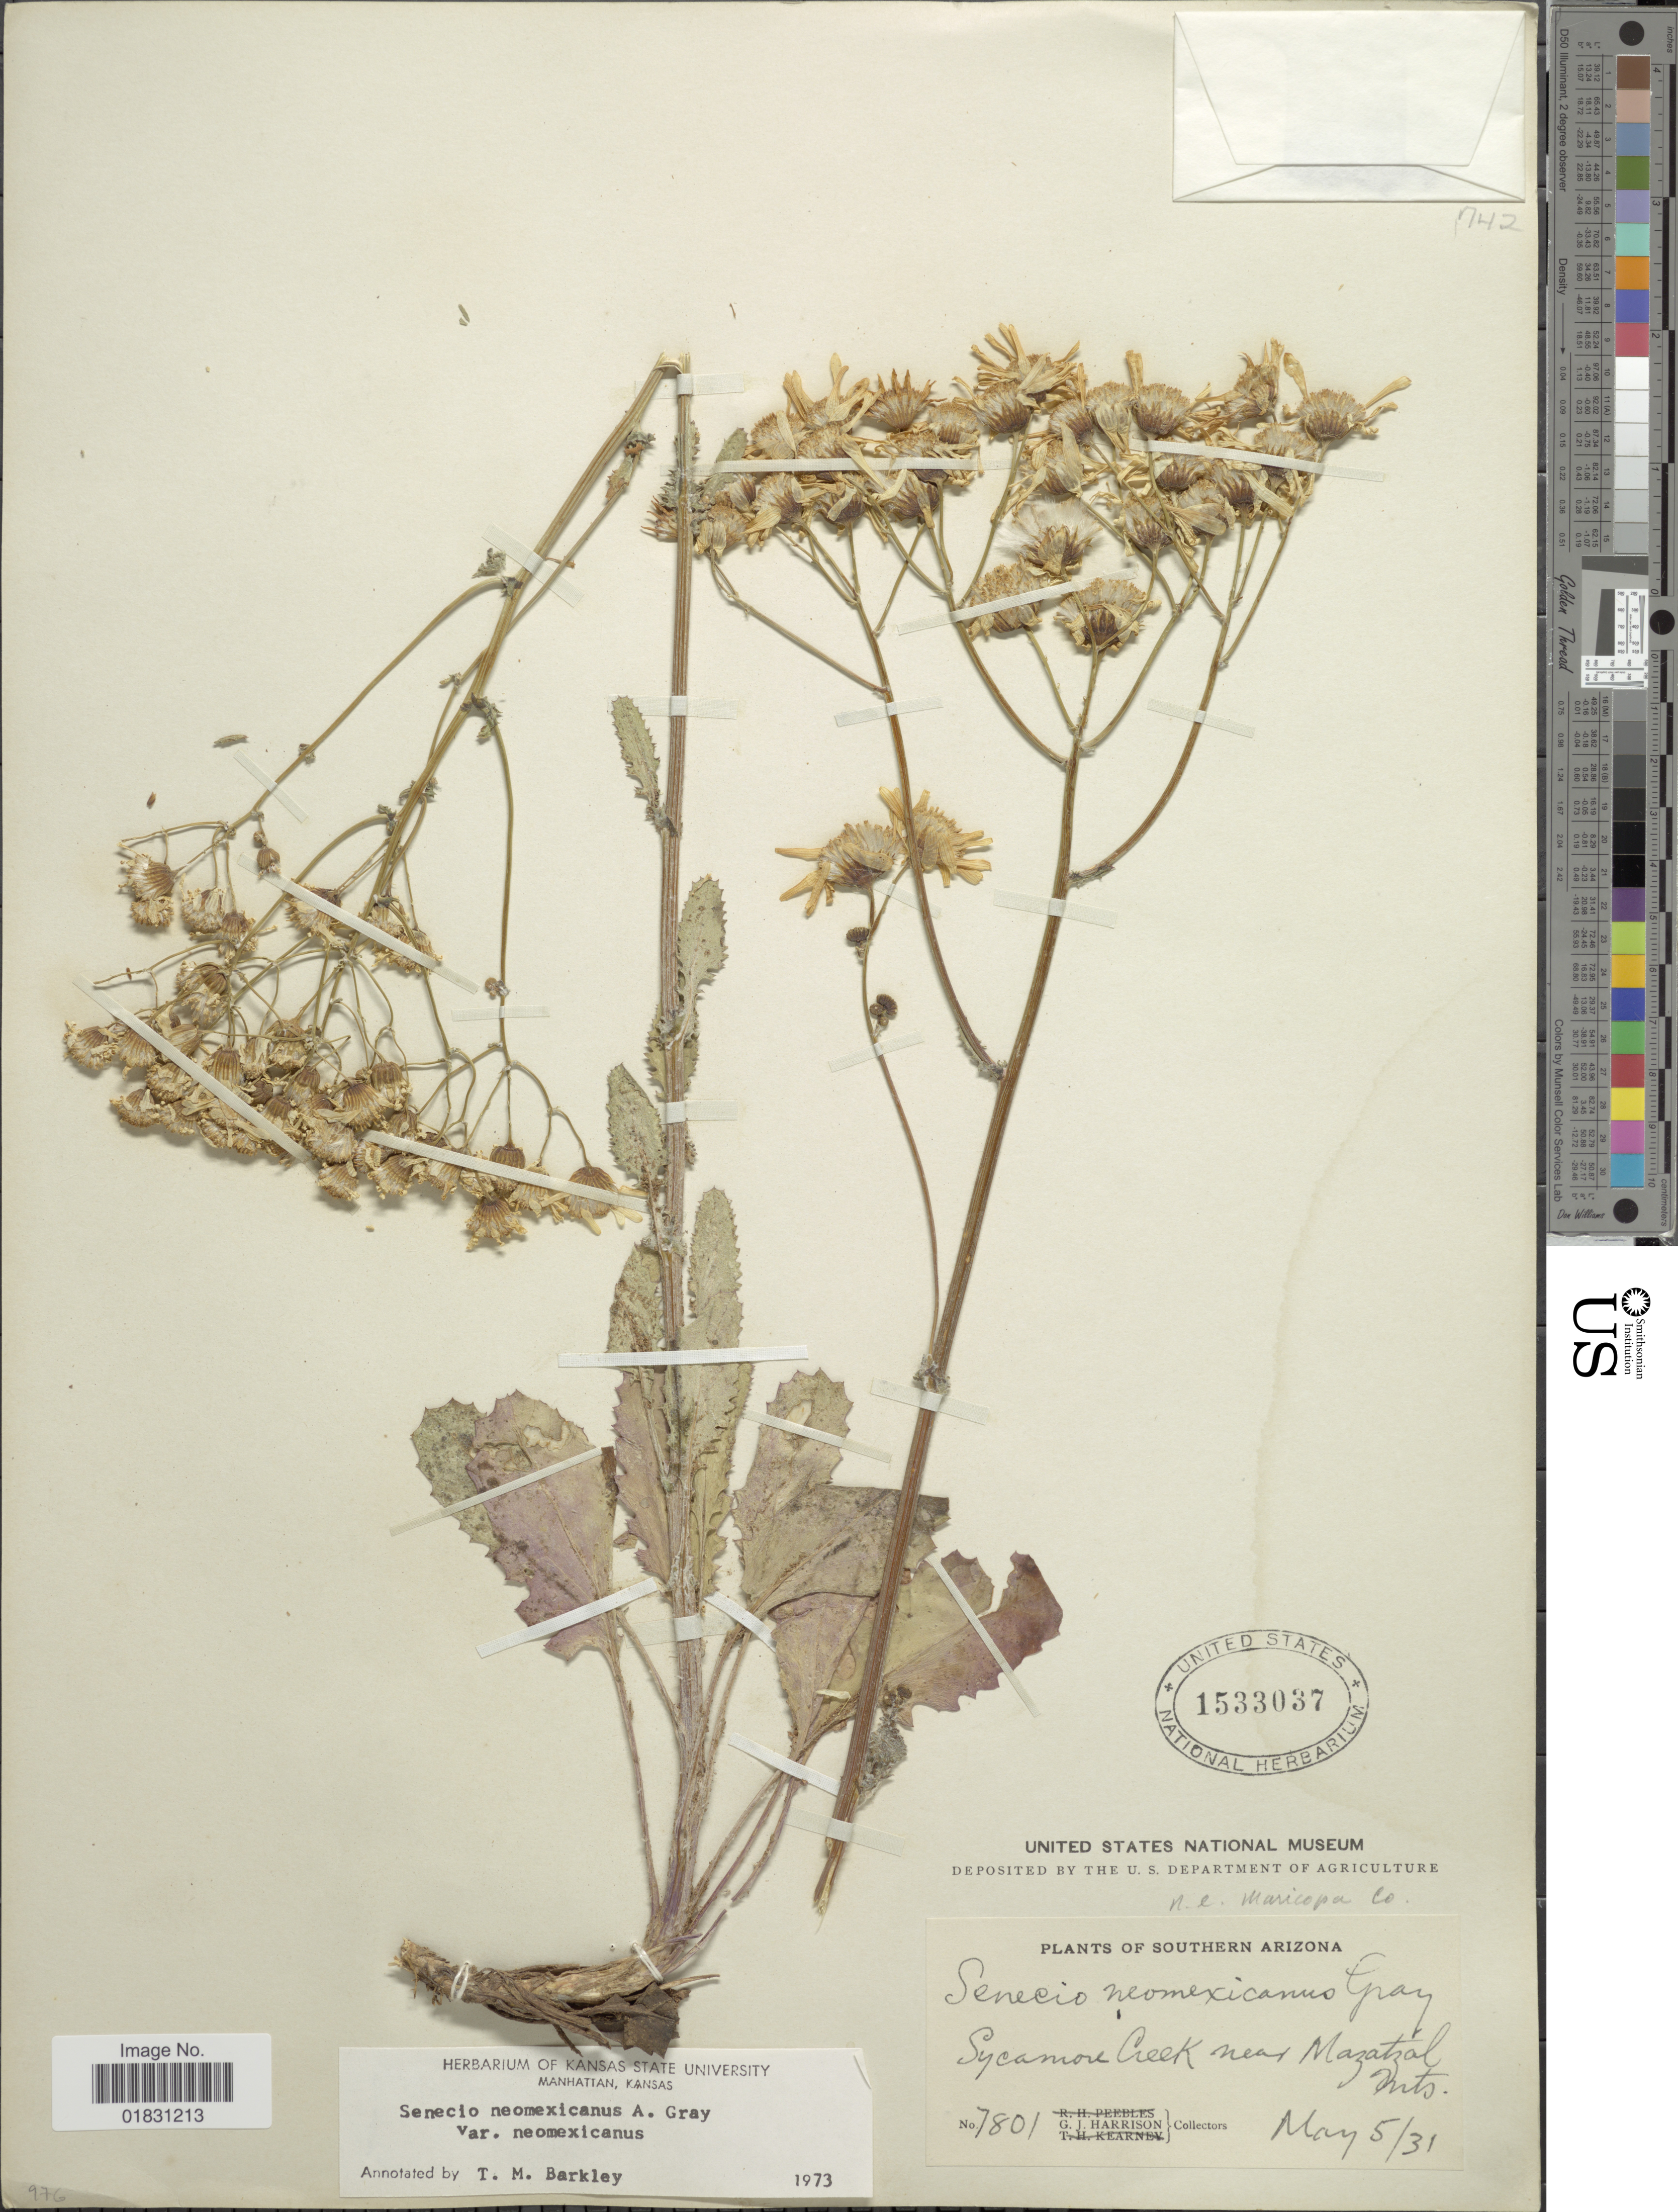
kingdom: Plantae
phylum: Tracheophyta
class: Magnoliopsida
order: Asterales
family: Asteraceae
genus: Packera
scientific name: Packera neomexicana var. neomexicana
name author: (A. Gray) W.A. Weber & Á. Löve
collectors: G. J. Harrison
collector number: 7801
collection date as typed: Transcribed d/m/y: 5/5/31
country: United States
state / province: Arizona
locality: Southern Arizona, Sycamone Creek near Mazatzal Mts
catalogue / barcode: US 1533037